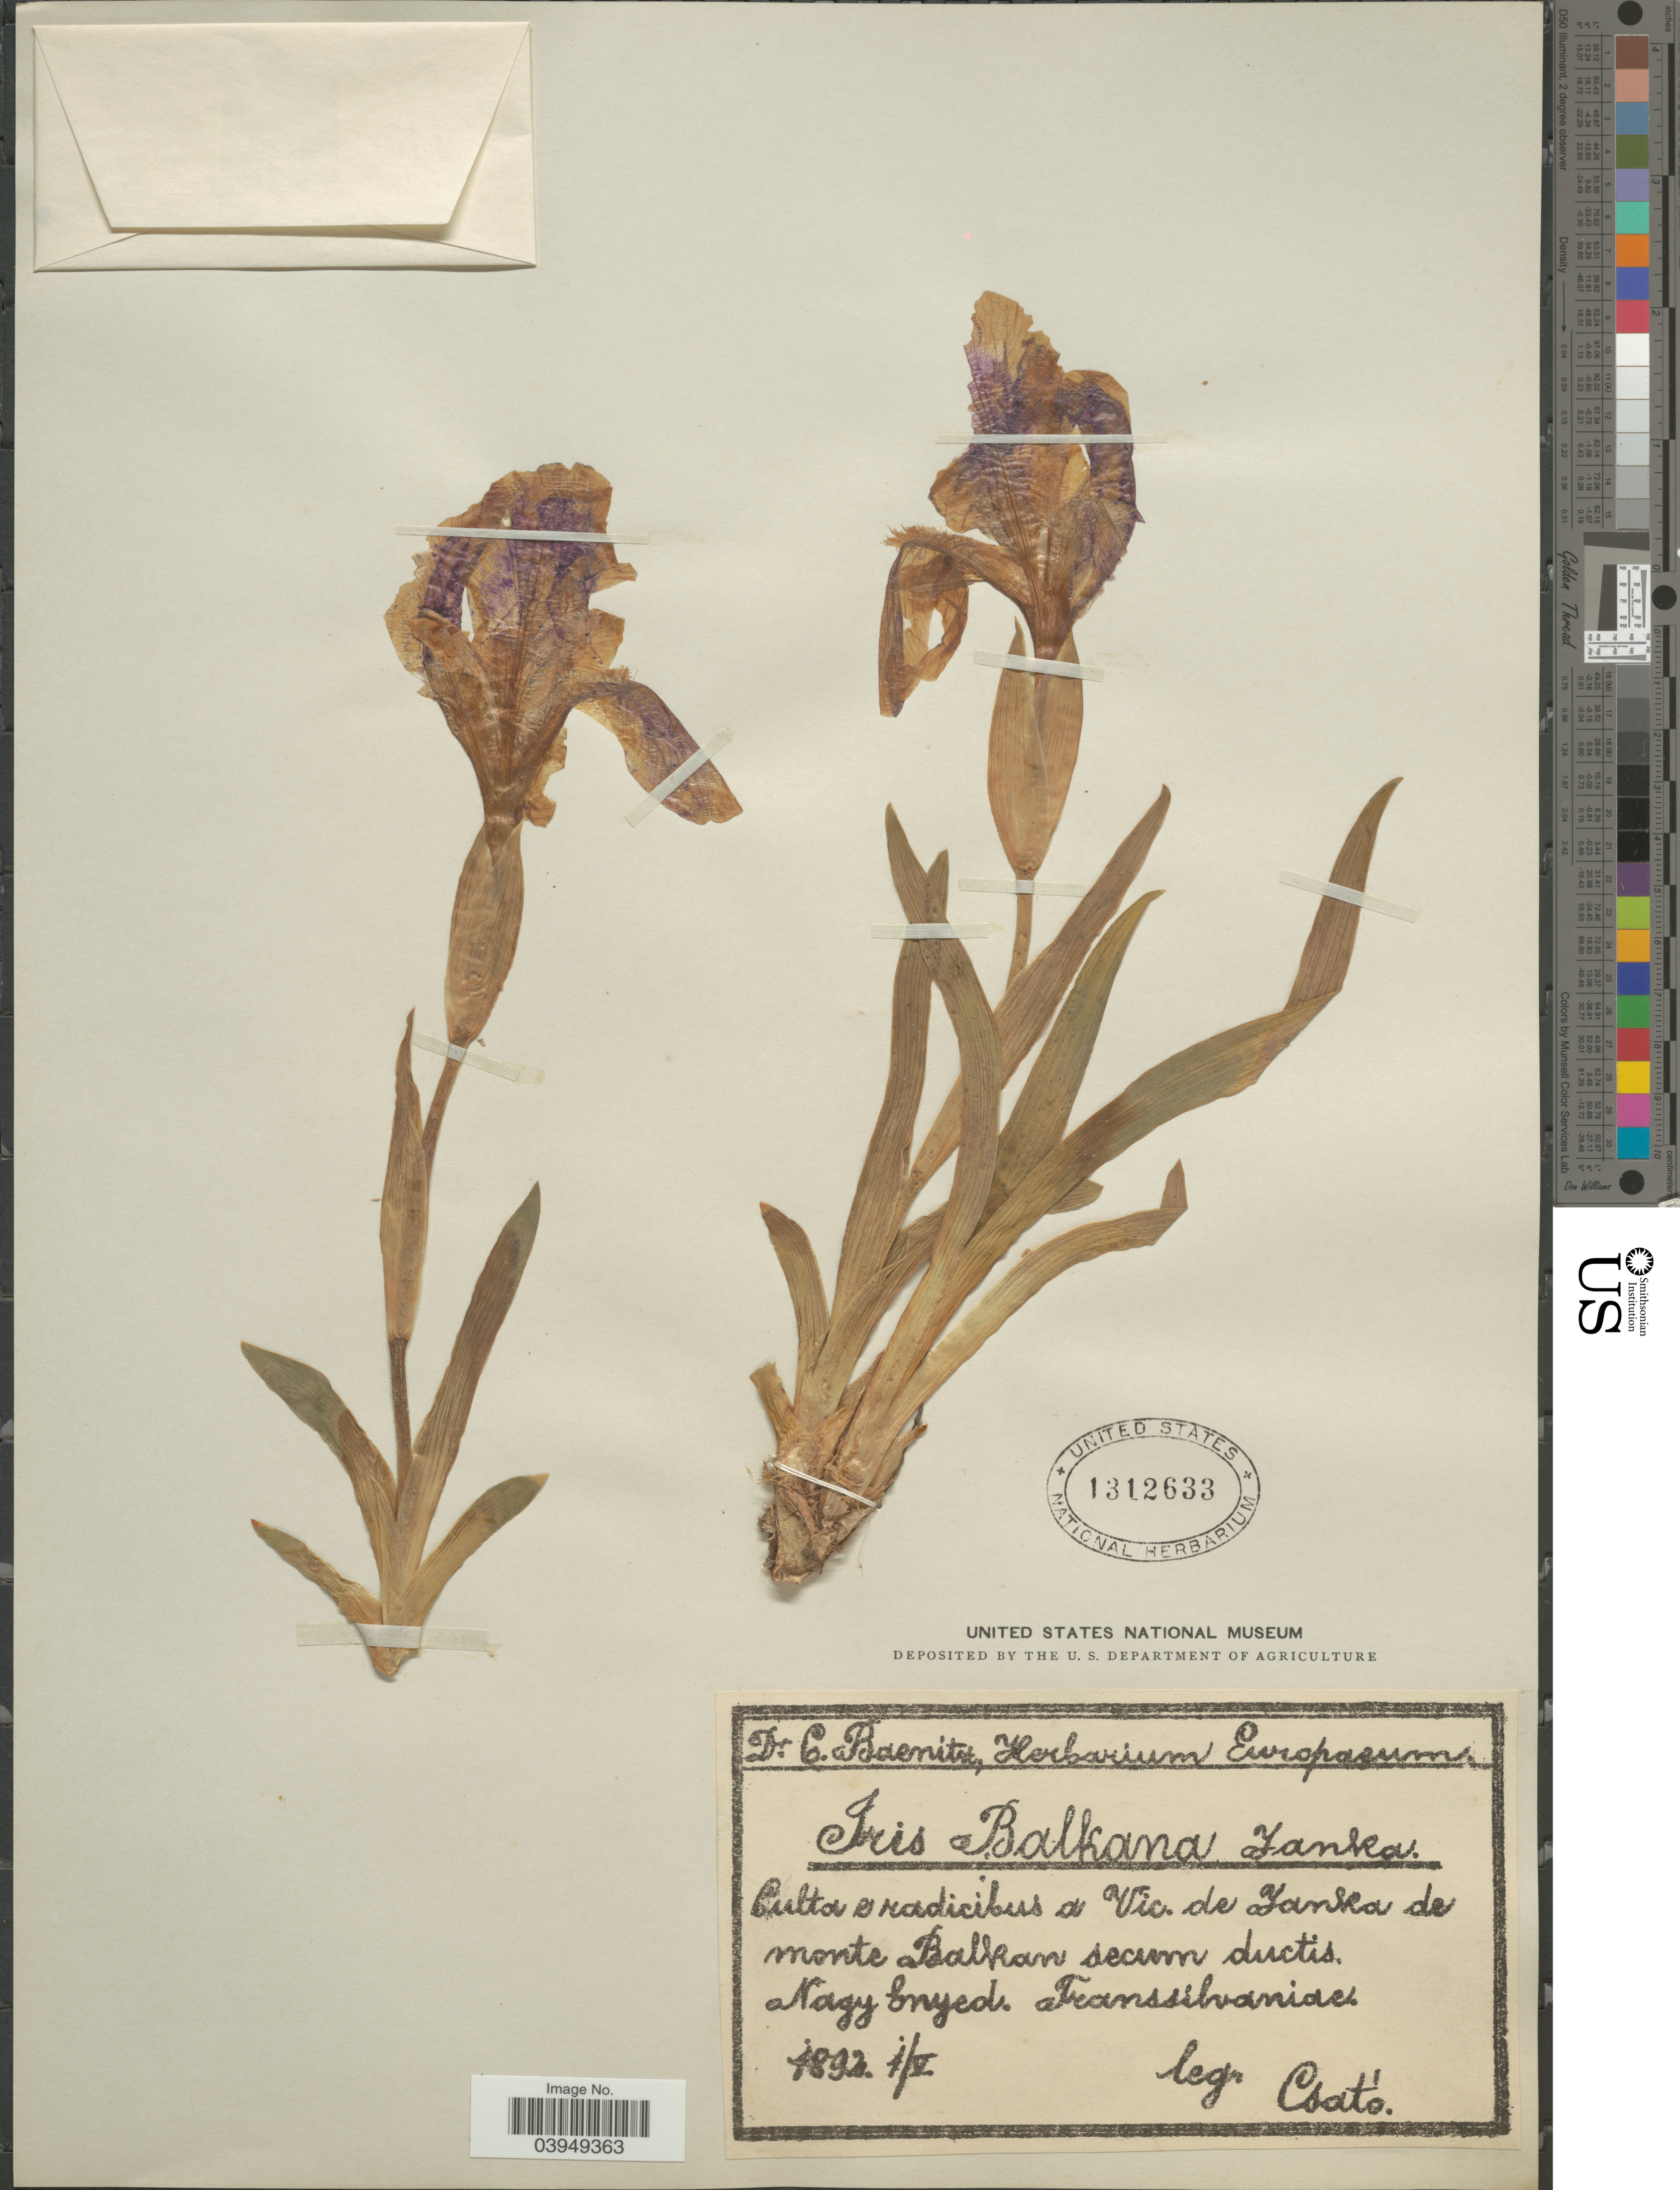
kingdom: Plantae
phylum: Tracheophyta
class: Liliopsida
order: Asparagales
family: Iridaceae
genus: Iris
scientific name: Iris balkana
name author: Janka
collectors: Csató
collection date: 1893-05-01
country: Turkmenistan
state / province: Balkan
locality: Culta e radicibus a Vic. de Yanka de monte Balkan secum ductis. Nagy Enyed. Transsilvaniae.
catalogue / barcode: US 1312633